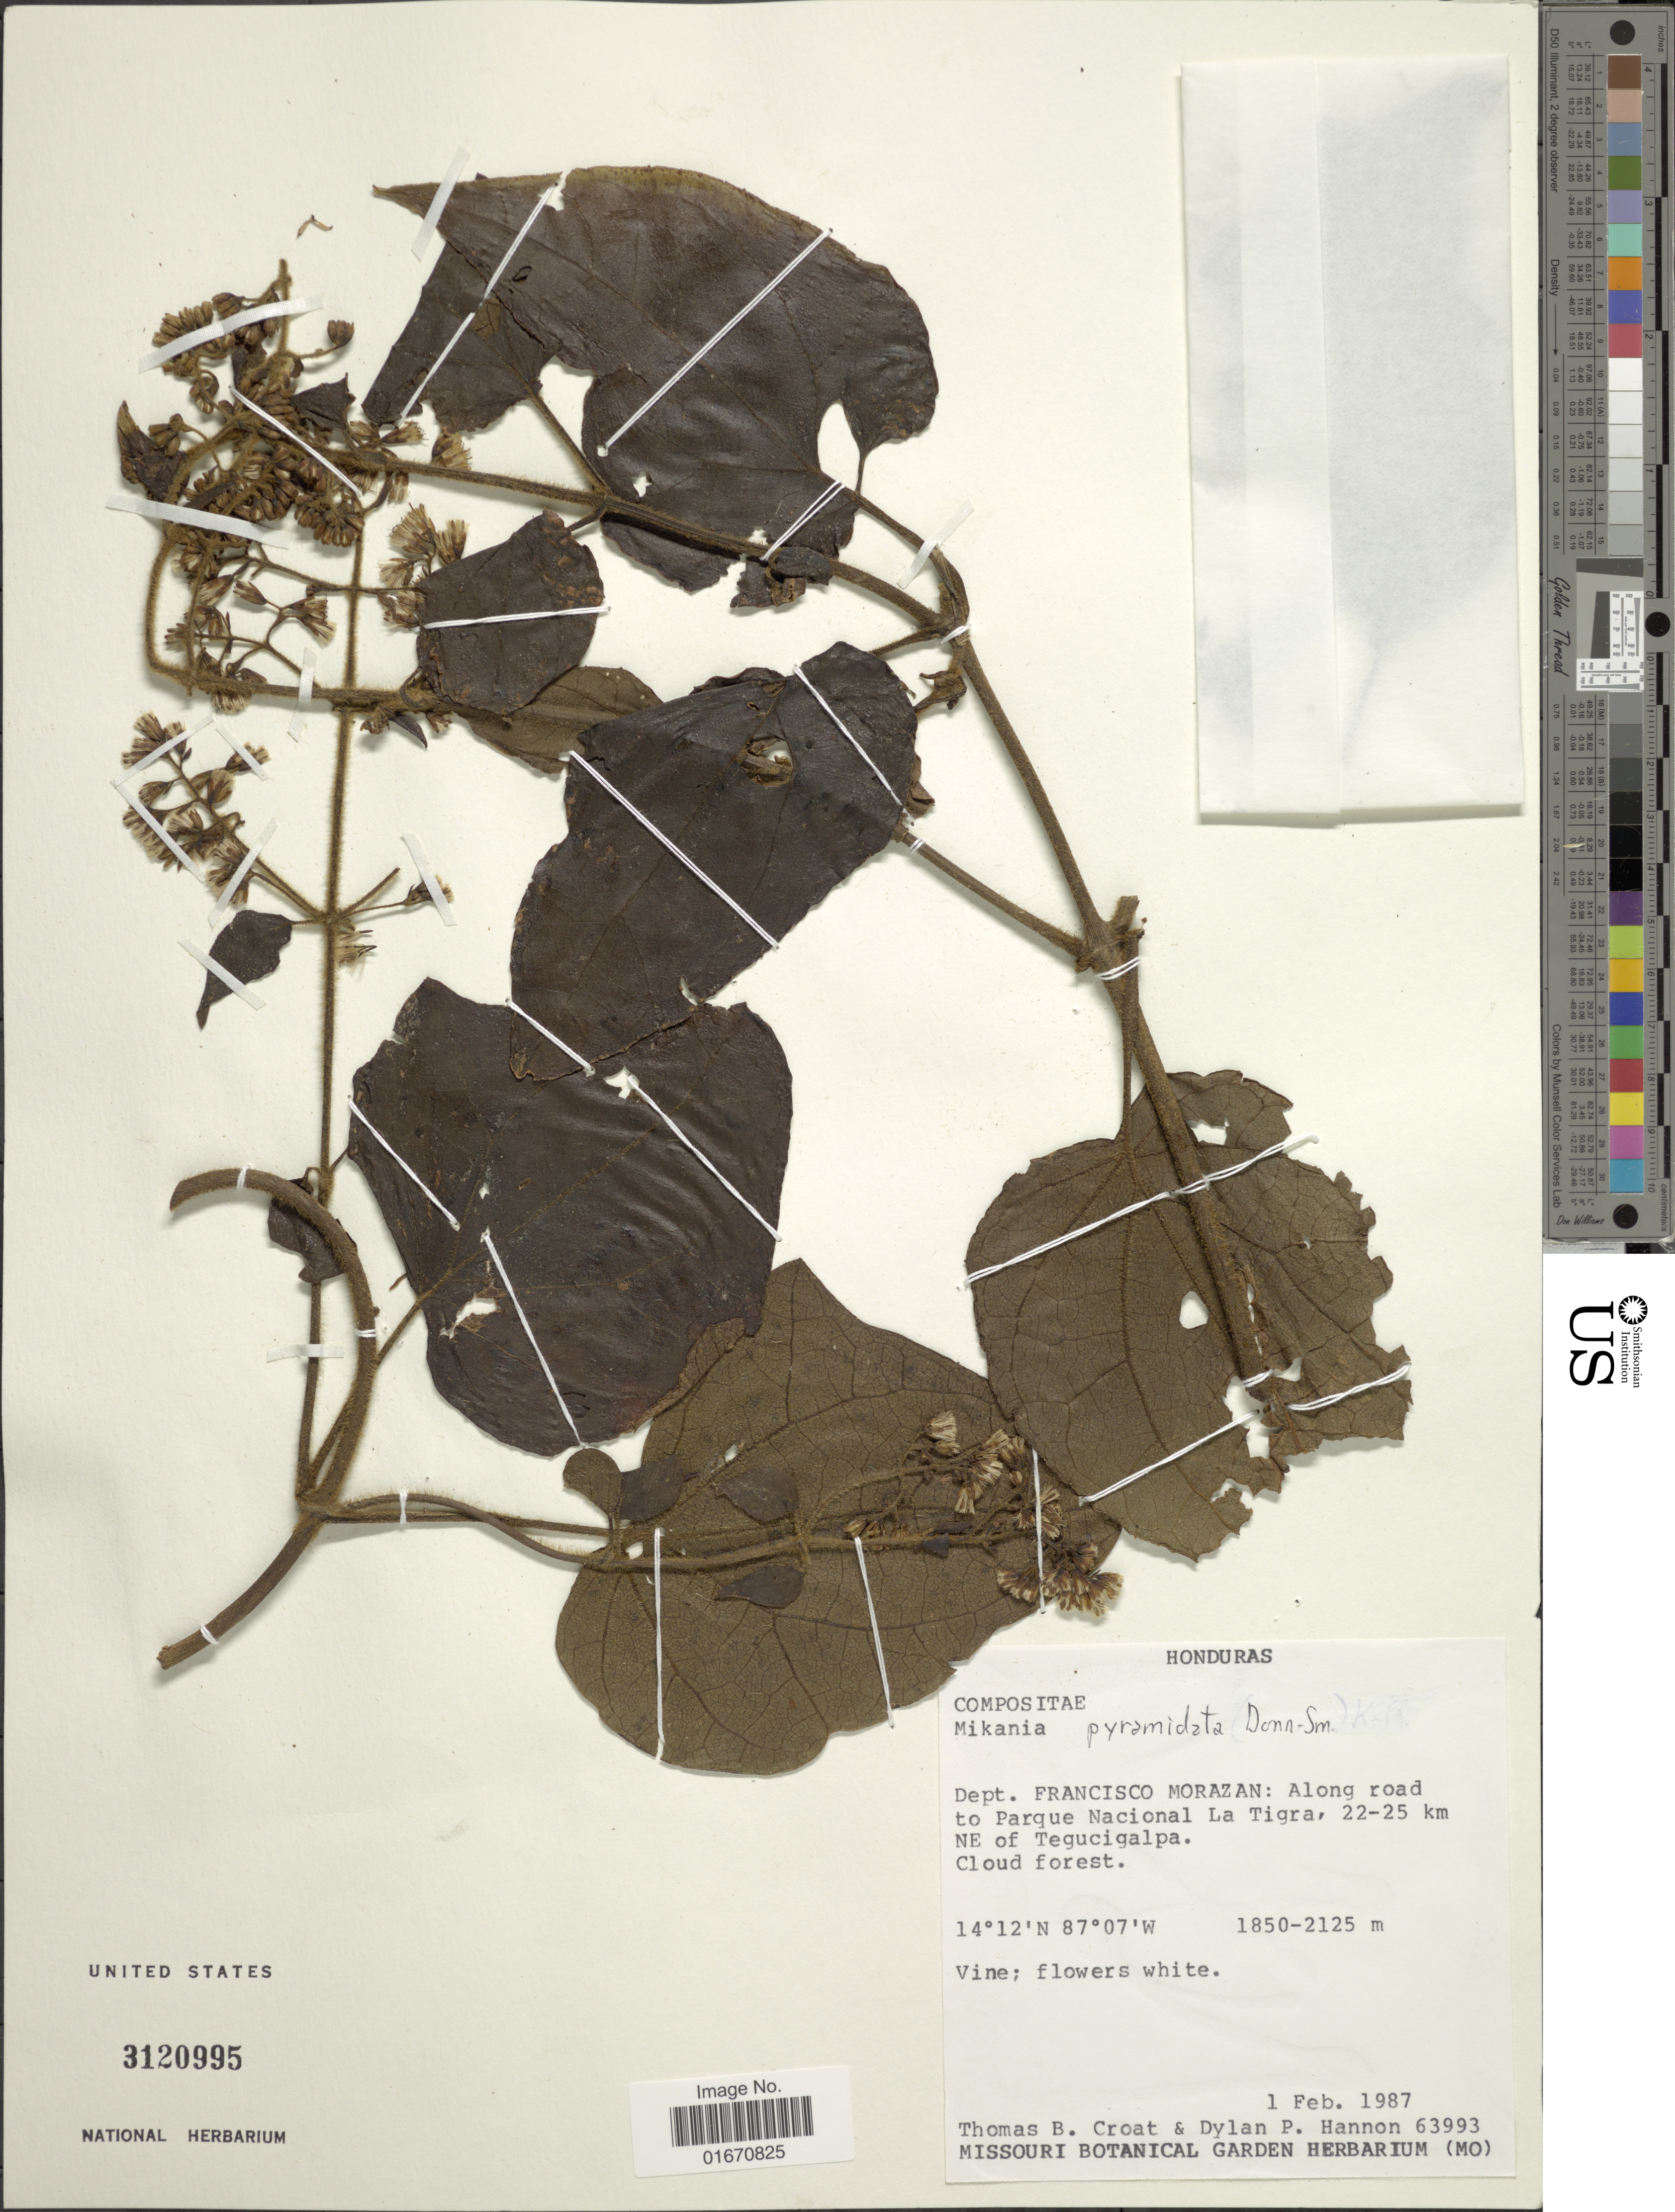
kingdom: Plantae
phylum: Tracheophyta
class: Magnoliopsida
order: Asterales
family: Asteraceae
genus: Mikania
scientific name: Mikania pyramidata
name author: Donn. Sm.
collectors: T. B. Croat & D. Hannon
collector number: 63993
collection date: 1987-02-01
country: Honduras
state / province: Fco. Morazán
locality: Dept. Francisco Morazan, along road to Parque Nacional La Tigra, 22-25 km NE of Tegucigalpa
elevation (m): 1850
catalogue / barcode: US 3120995